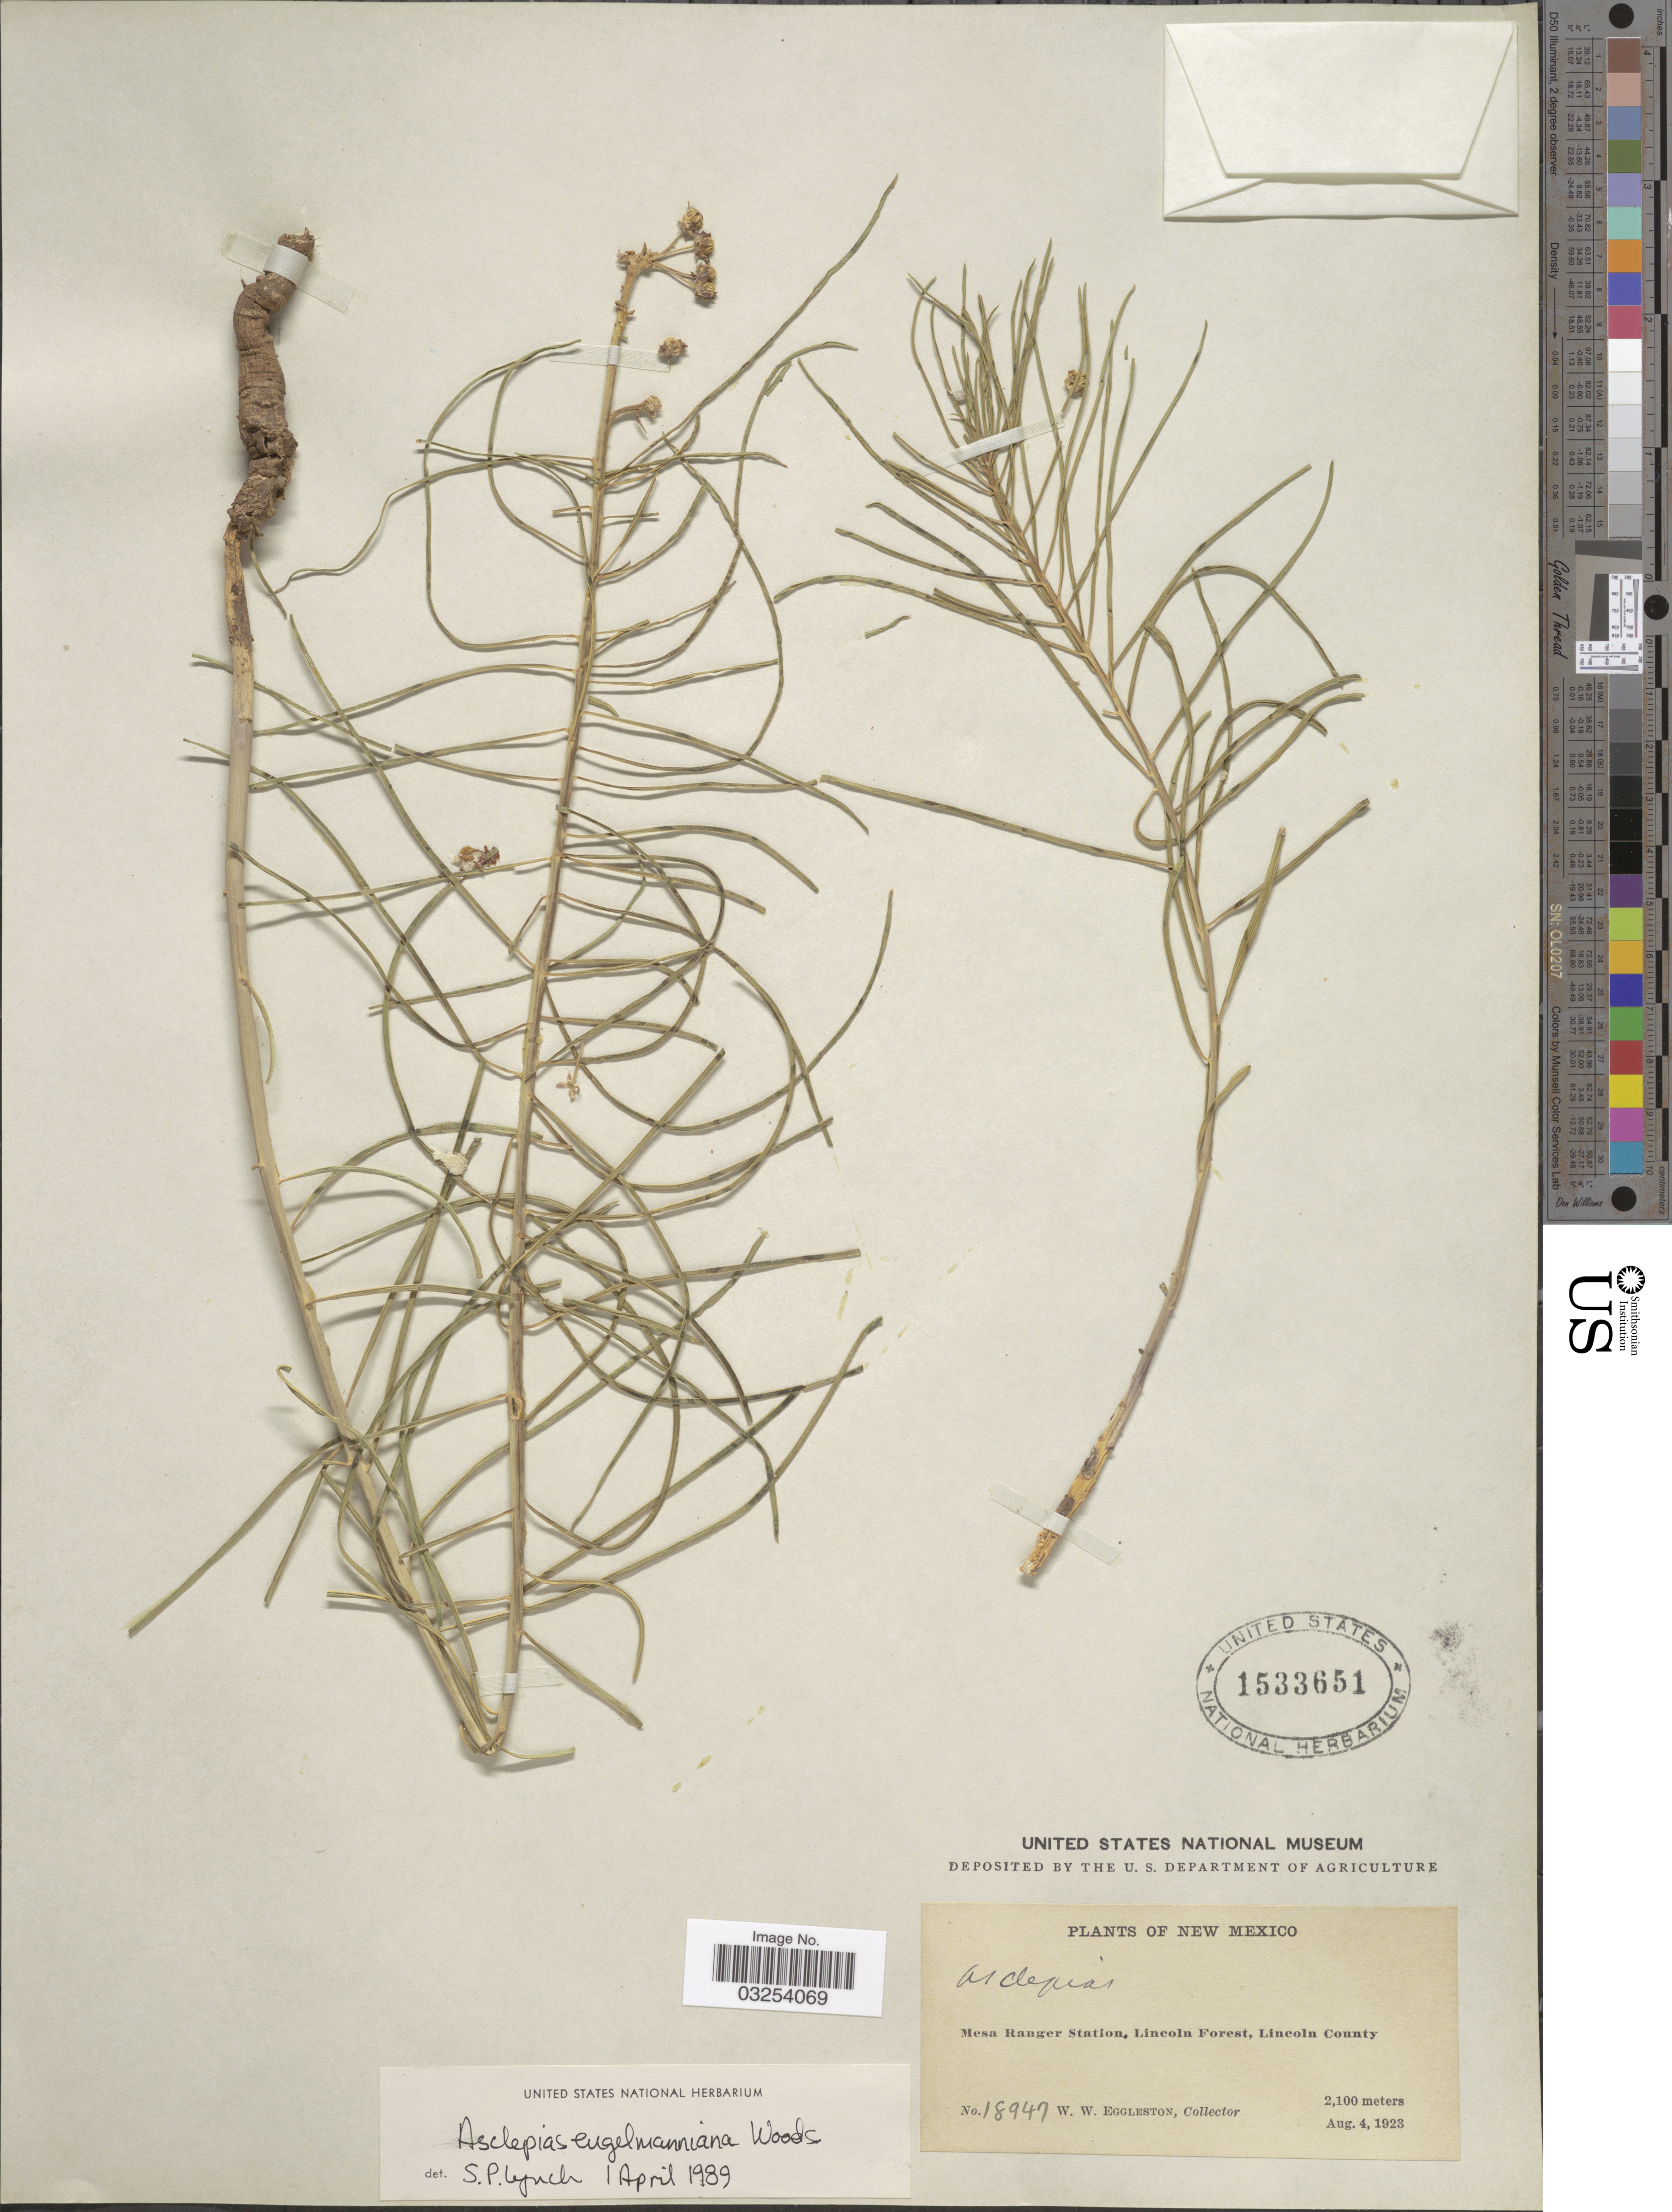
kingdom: Plantae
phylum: Tracheophyta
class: Magnoliopsida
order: Gentianales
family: Apocynaceae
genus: Asclepias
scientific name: Asclepias engelmanniana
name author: Woodson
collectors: W. W. Eggleston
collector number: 18947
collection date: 1923-08-04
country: United States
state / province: New Mexico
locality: Mesa Ranger Station, Lincoln Forest, Lincoln County.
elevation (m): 2100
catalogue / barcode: US 1533651